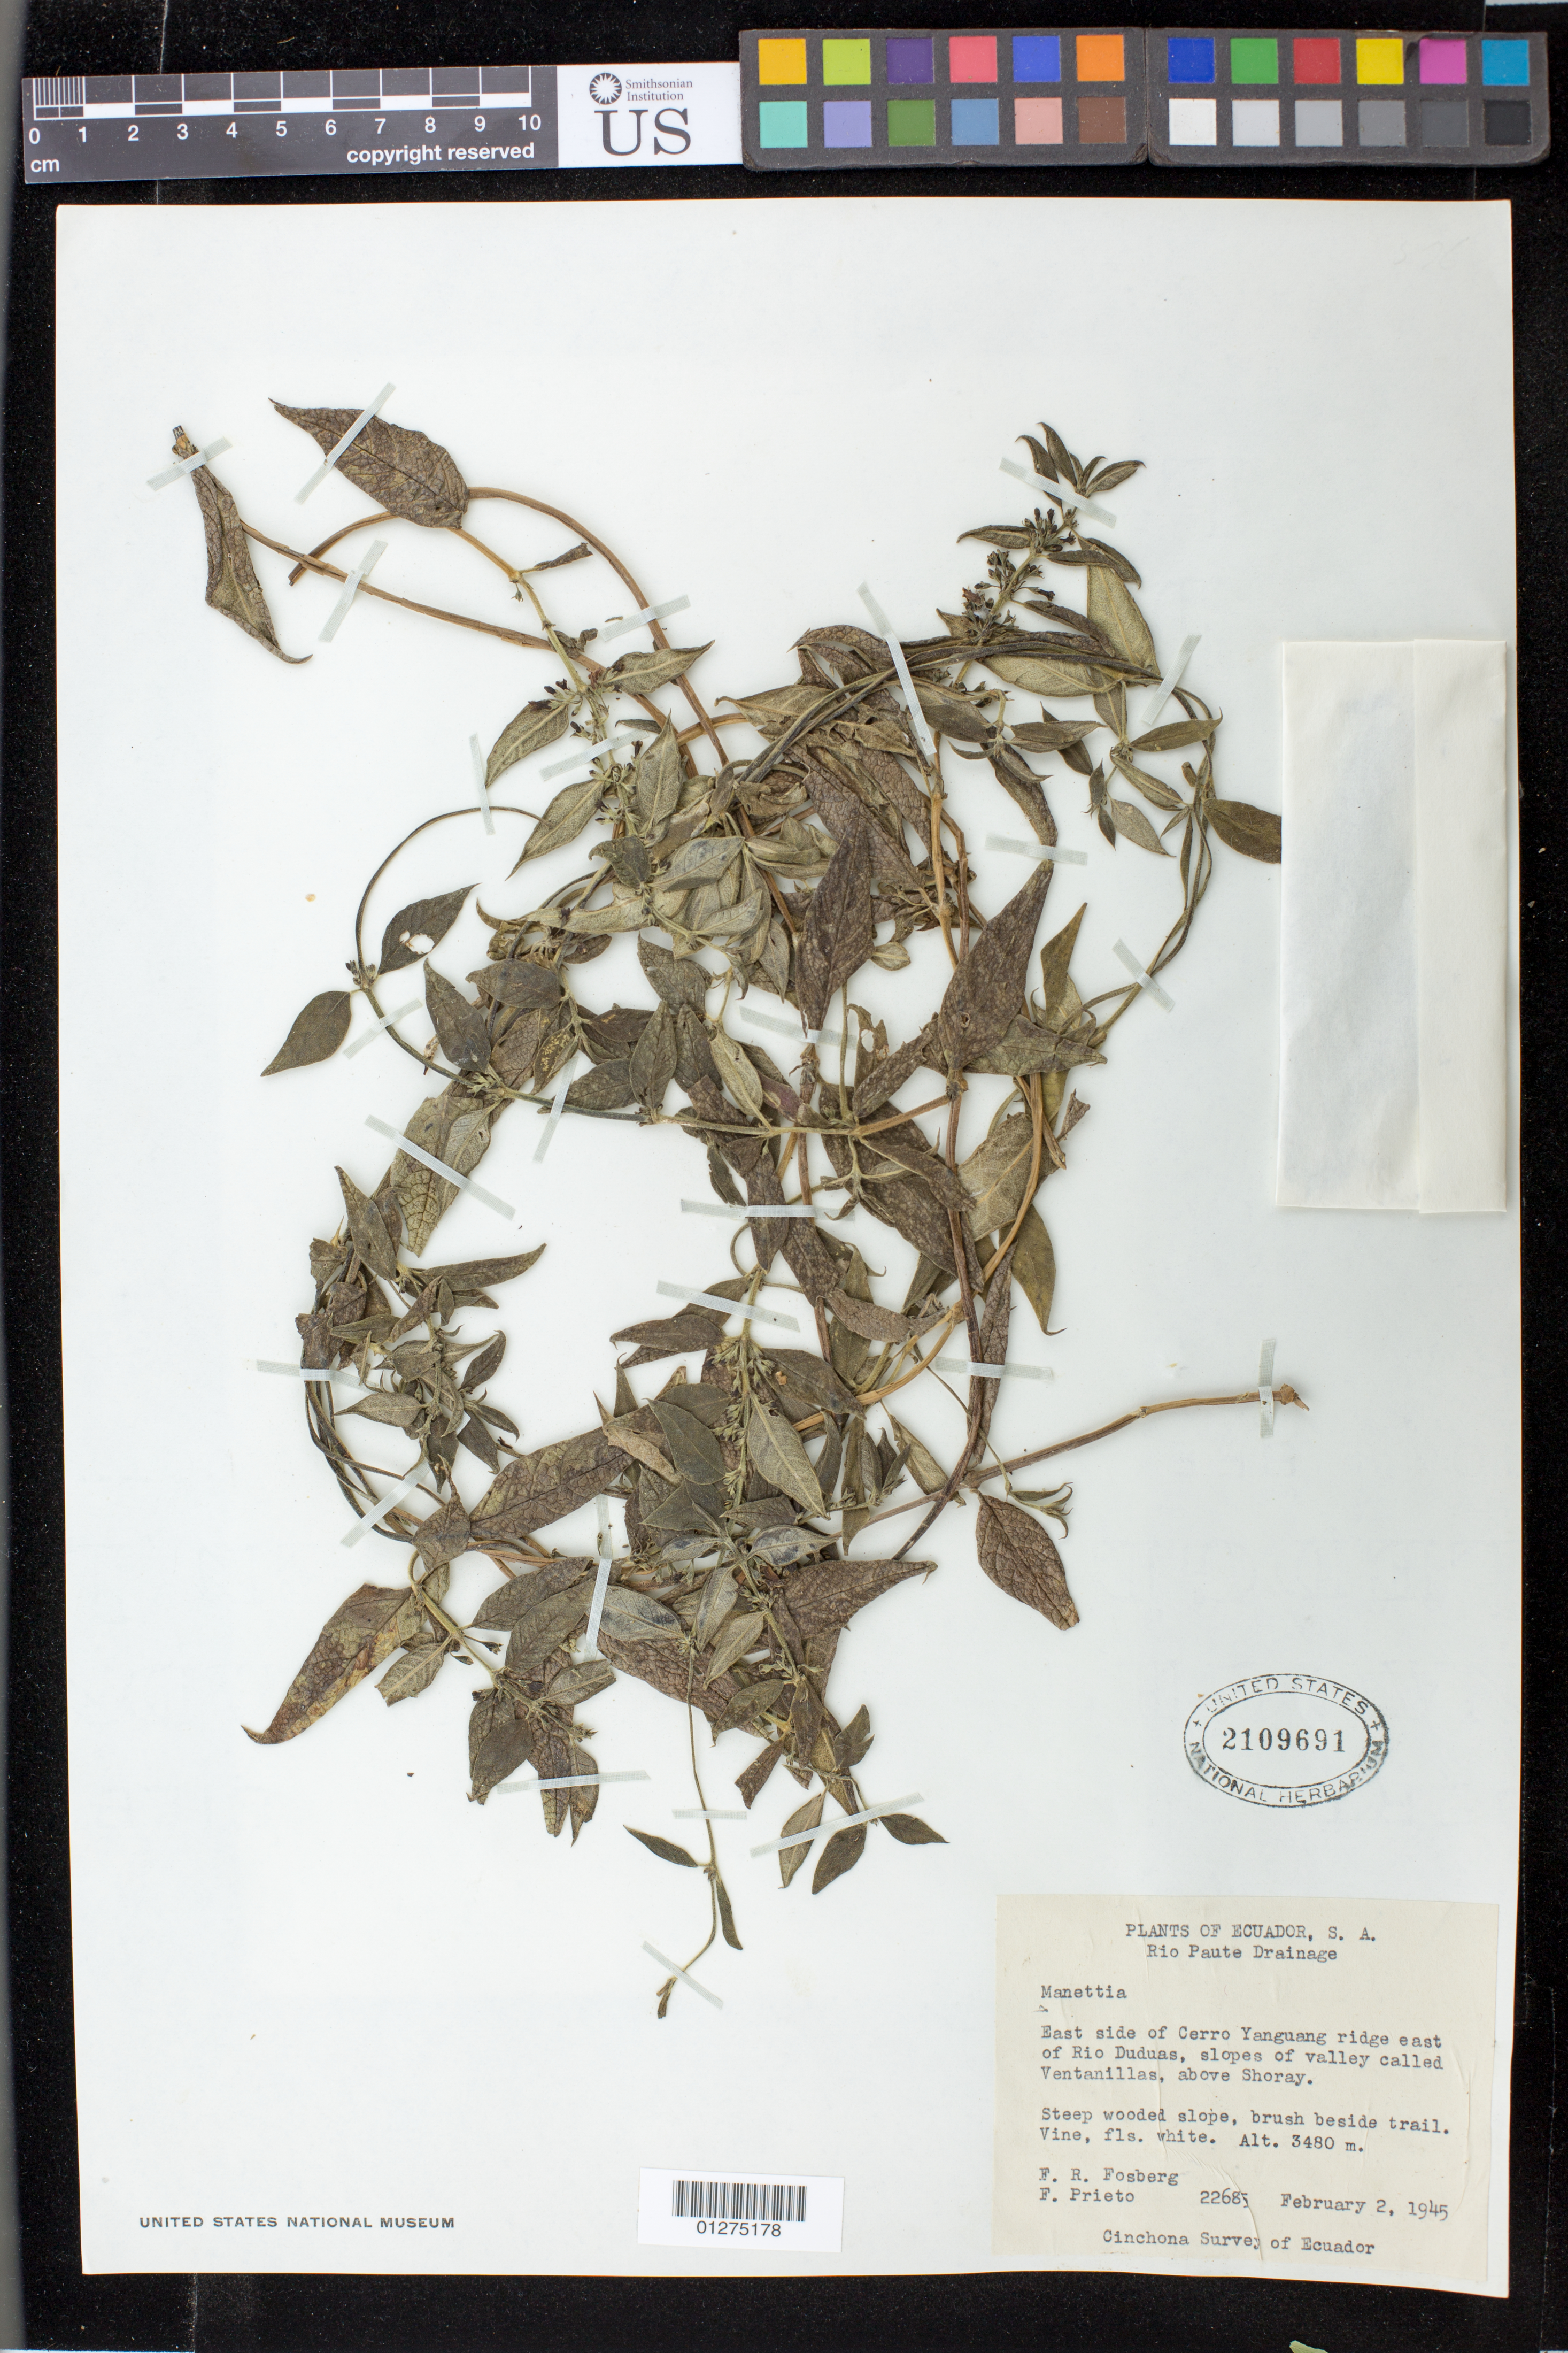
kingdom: Plantae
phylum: Tracheophyta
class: Magnoliopsida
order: Gentianales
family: Rubiaceae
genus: Manettia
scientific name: Manettia sp.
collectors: F. R. Fosberg & F. Prieto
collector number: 22685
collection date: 1945-02-02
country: Ecuador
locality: Rio Paute Drainage, East side of Cerro Yanguang ridge east of Rio Duduas, slopes of valley called Ventanillas, above Shoray.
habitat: steep wooded slope, vertical banks along trail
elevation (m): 3480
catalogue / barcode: US 2109691